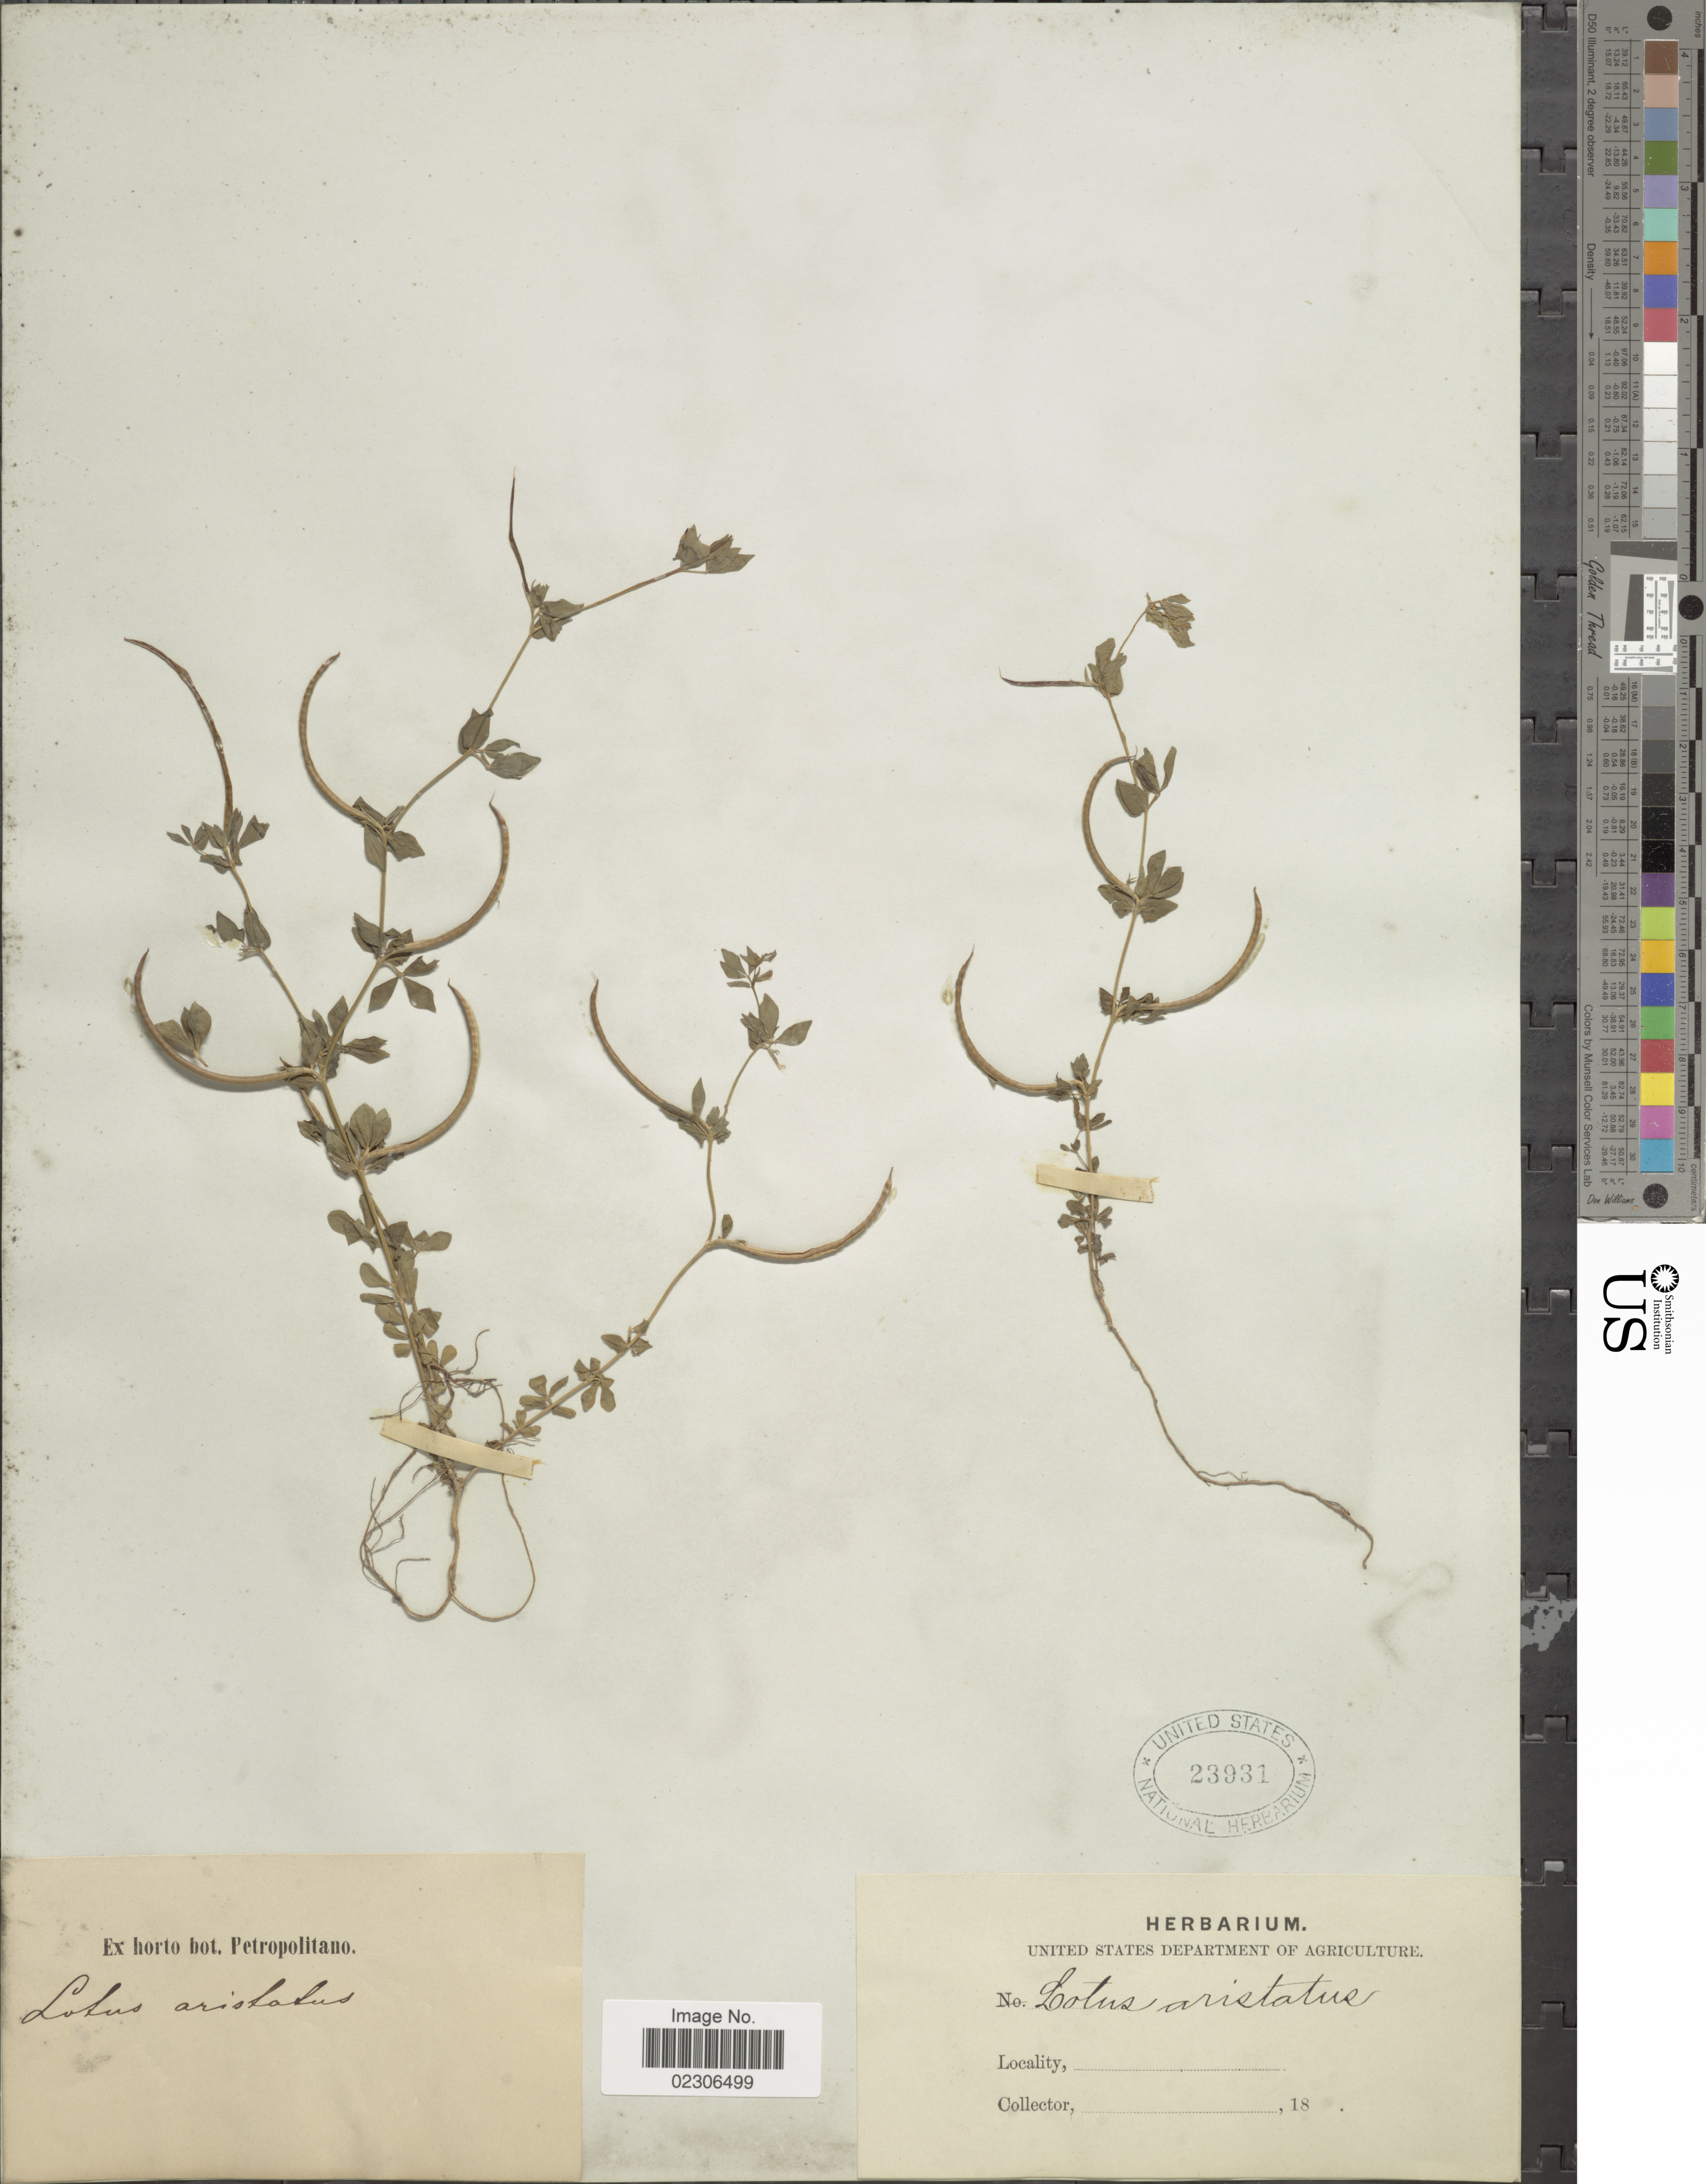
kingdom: Plantae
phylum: Tracheophyta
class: Magnoliopsida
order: Fabales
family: Fabaceae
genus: Lotus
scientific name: Lotus coimbrensis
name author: Willd.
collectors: ex Horto Bot. Petropolitano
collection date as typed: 18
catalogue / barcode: US 23931